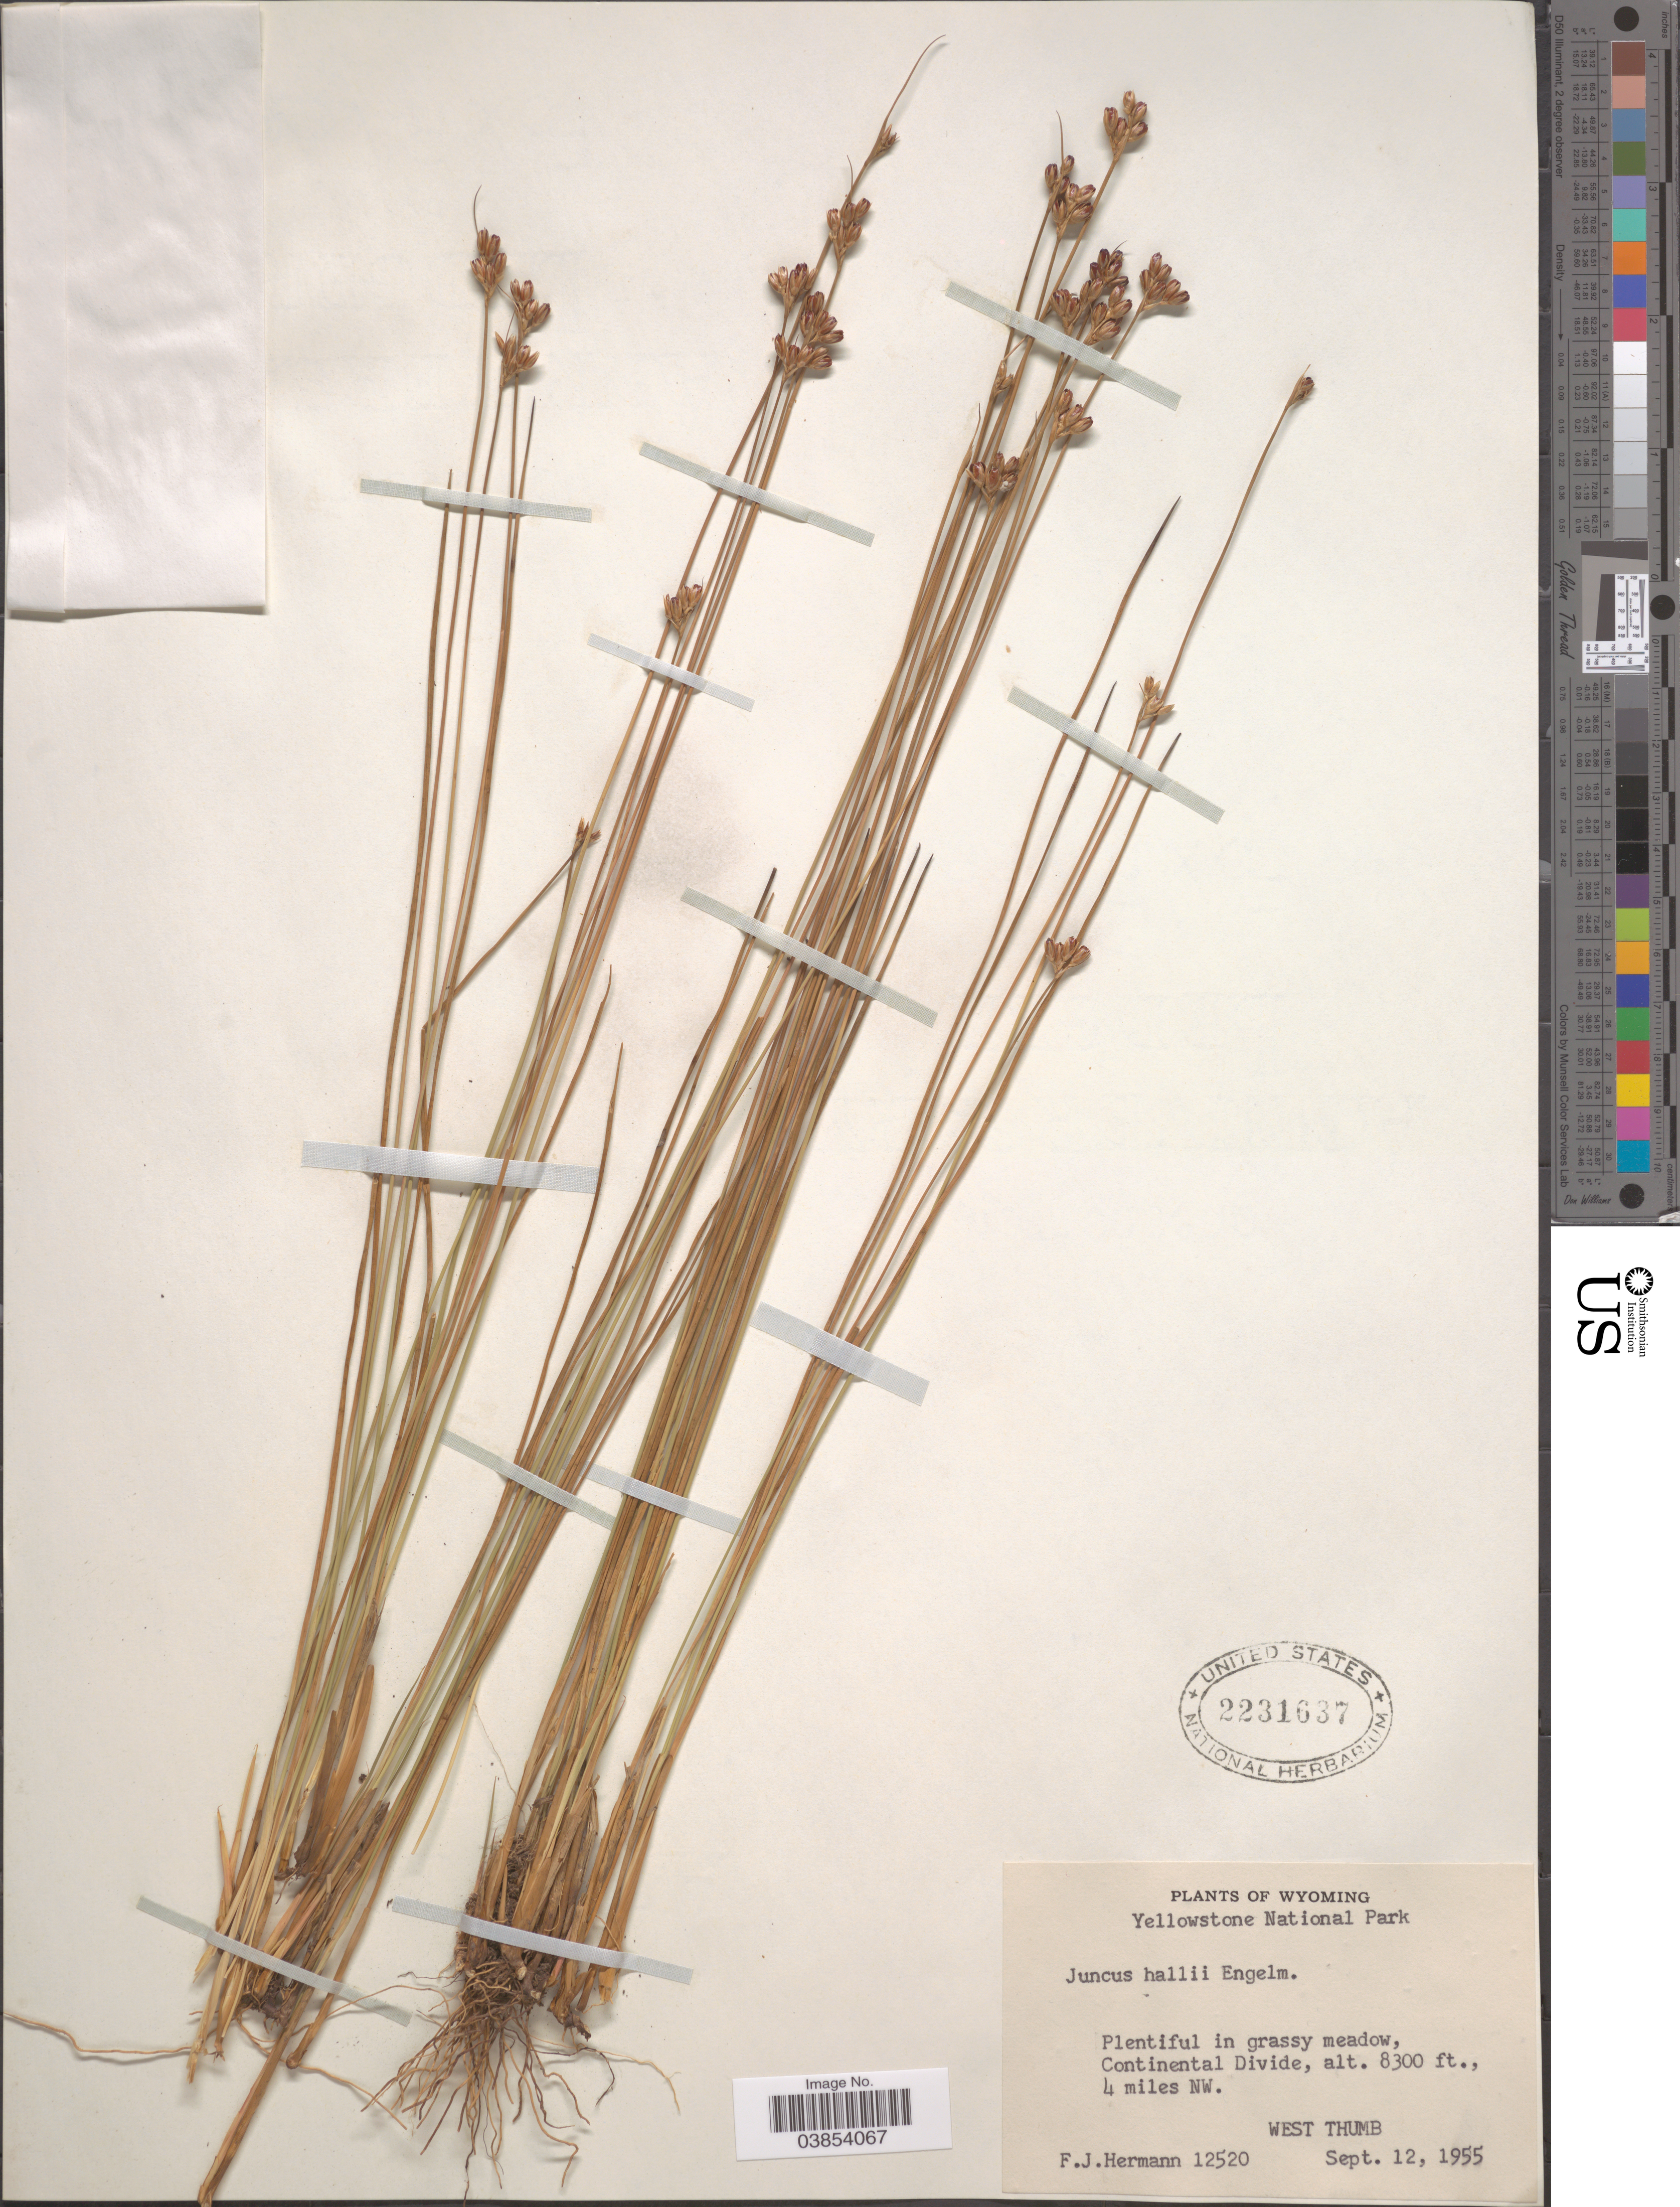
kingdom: Plantae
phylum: Tracheophyta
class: Liliopsida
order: Poales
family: Juncaceae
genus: Juncus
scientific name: Juncus hallii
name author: Engelm.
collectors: F. J. Hermann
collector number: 12520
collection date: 1955-09-12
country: United States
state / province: Wyoming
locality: Yellowstone National Park. Continental Divide, 4 miles NW. West Thumb.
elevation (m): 2530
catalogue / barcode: US 2231637